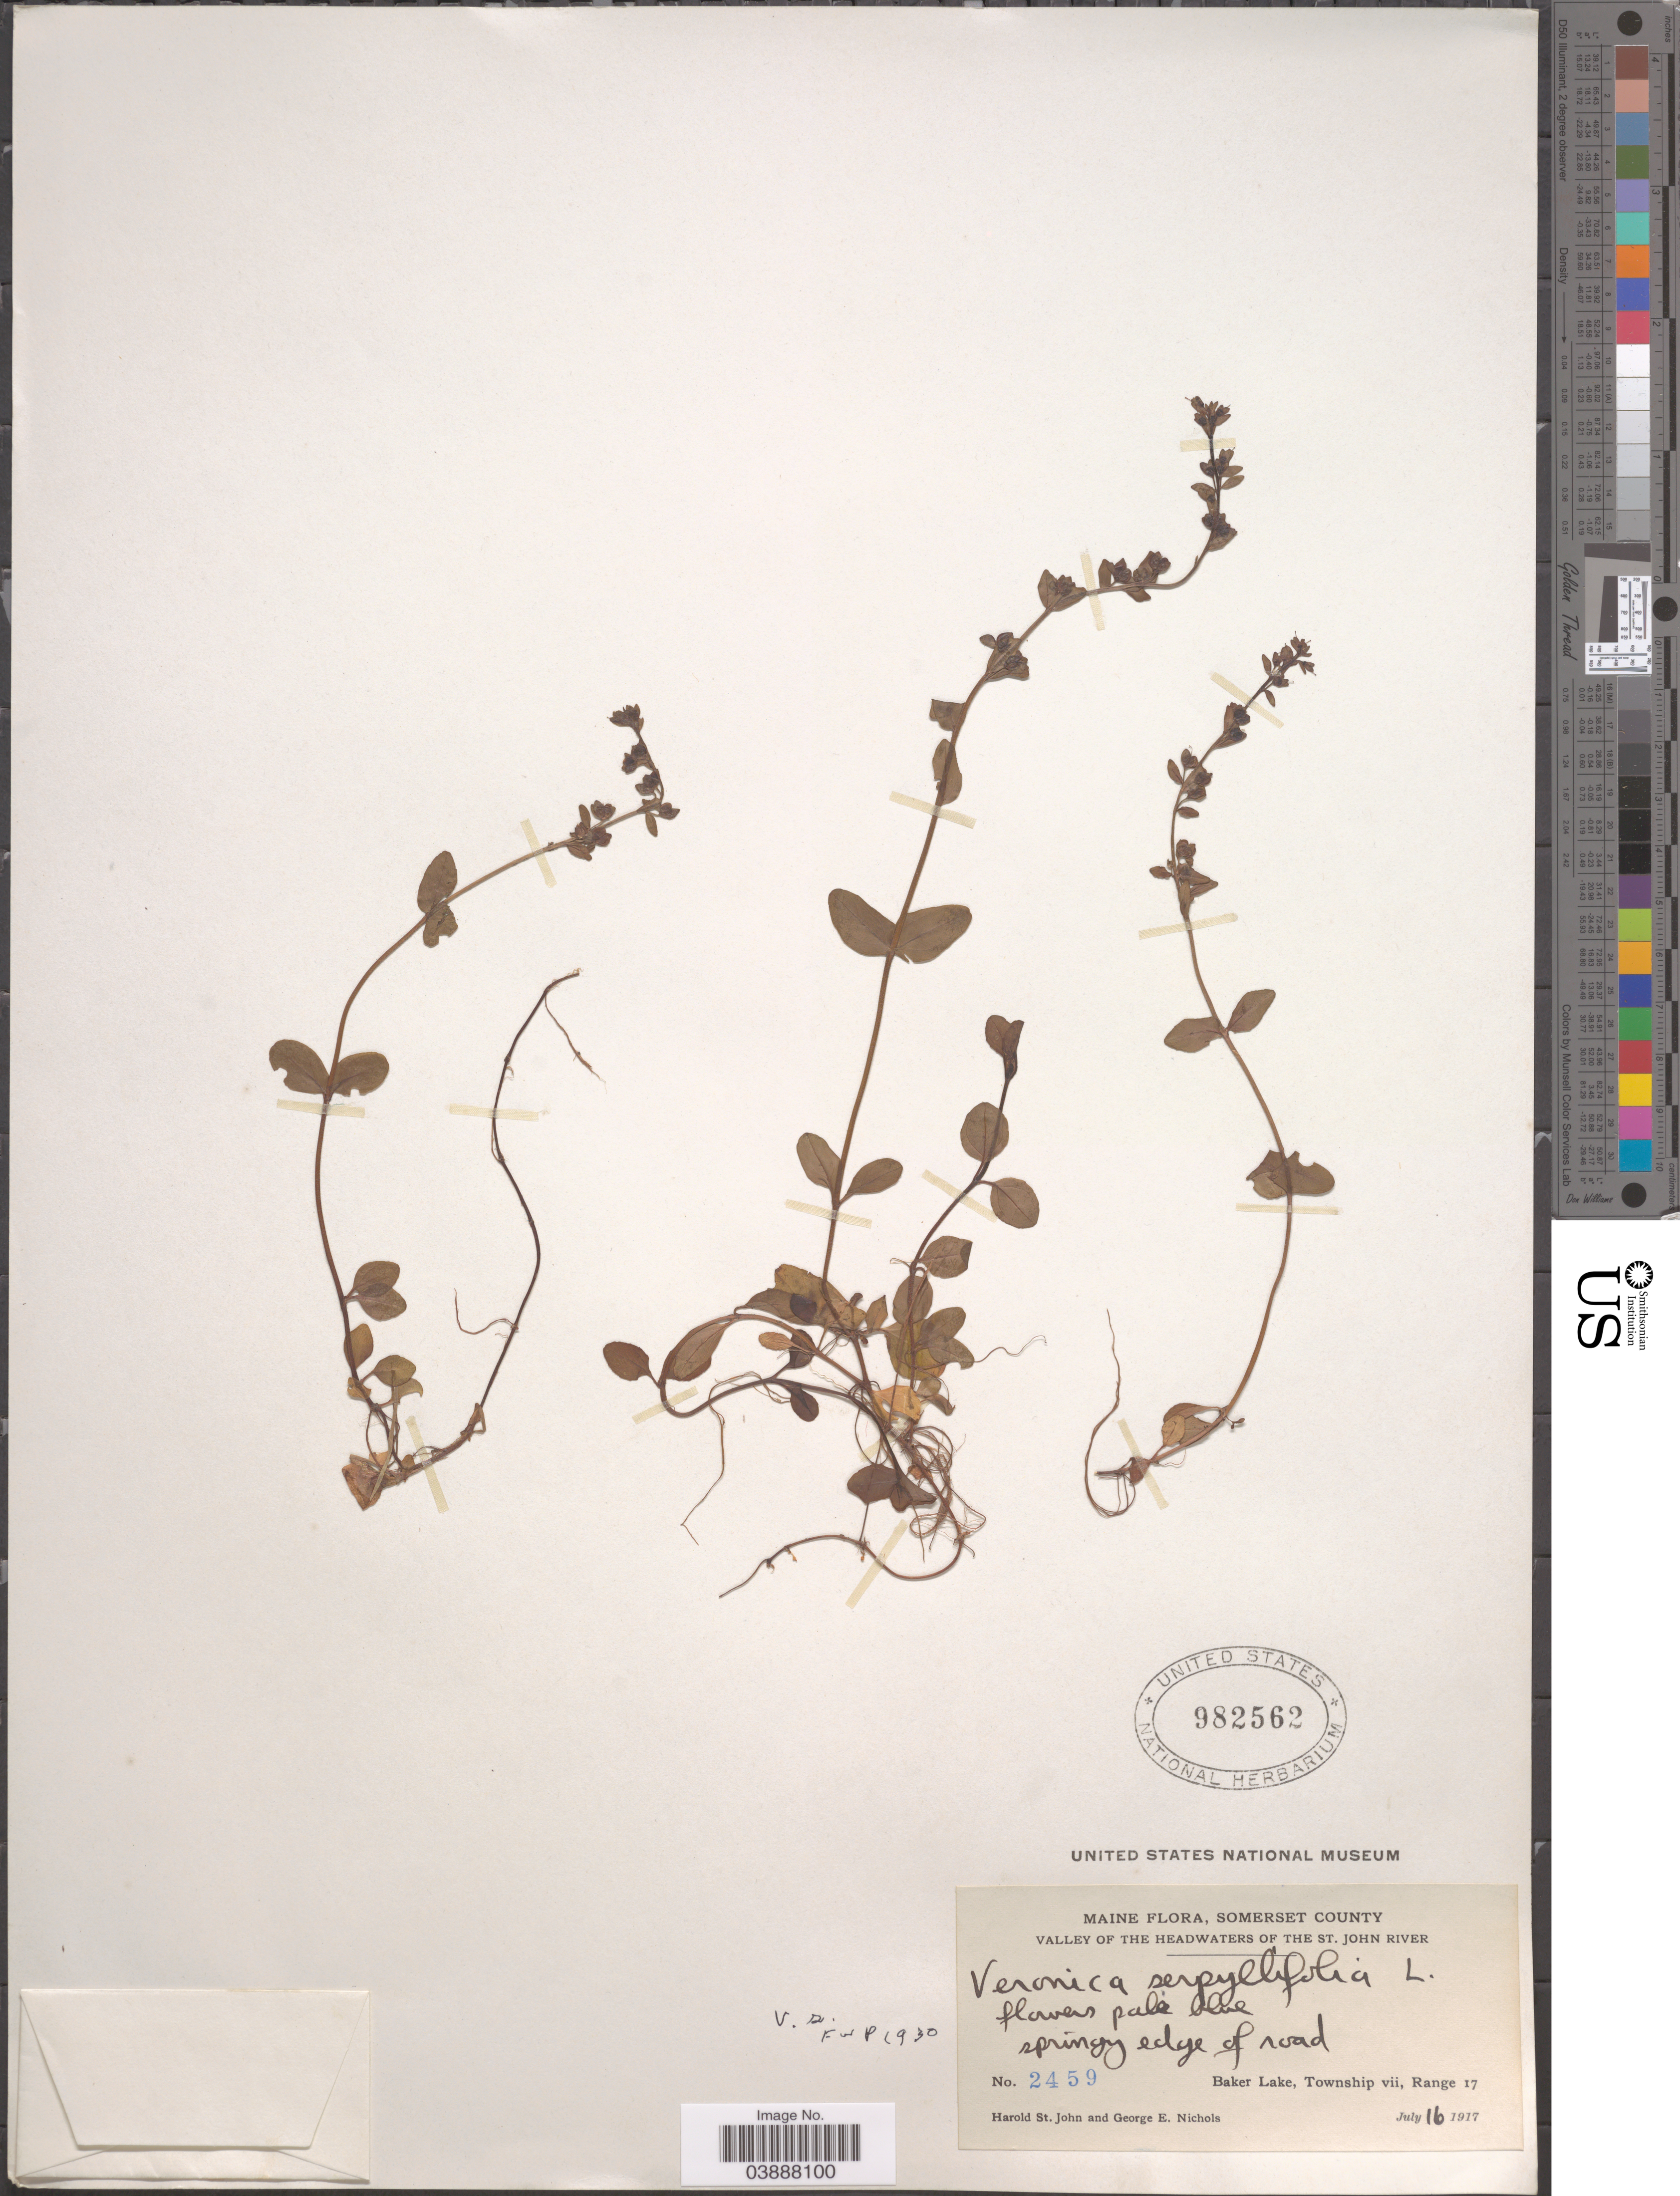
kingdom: Plantae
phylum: Tracheophyta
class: Magnoliopsida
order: Lamiales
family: Plantaginaceae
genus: Veronica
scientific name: Veronica serpyllifolia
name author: L.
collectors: H. St. John & G. E. Nichols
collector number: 2459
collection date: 1917-07-16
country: United States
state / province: Maine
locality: Somerset County. Valley of the Headwaters of the St. John River. Springy edge of road. Baker Lake, Township vii, Range 17.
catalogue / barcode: US 982562